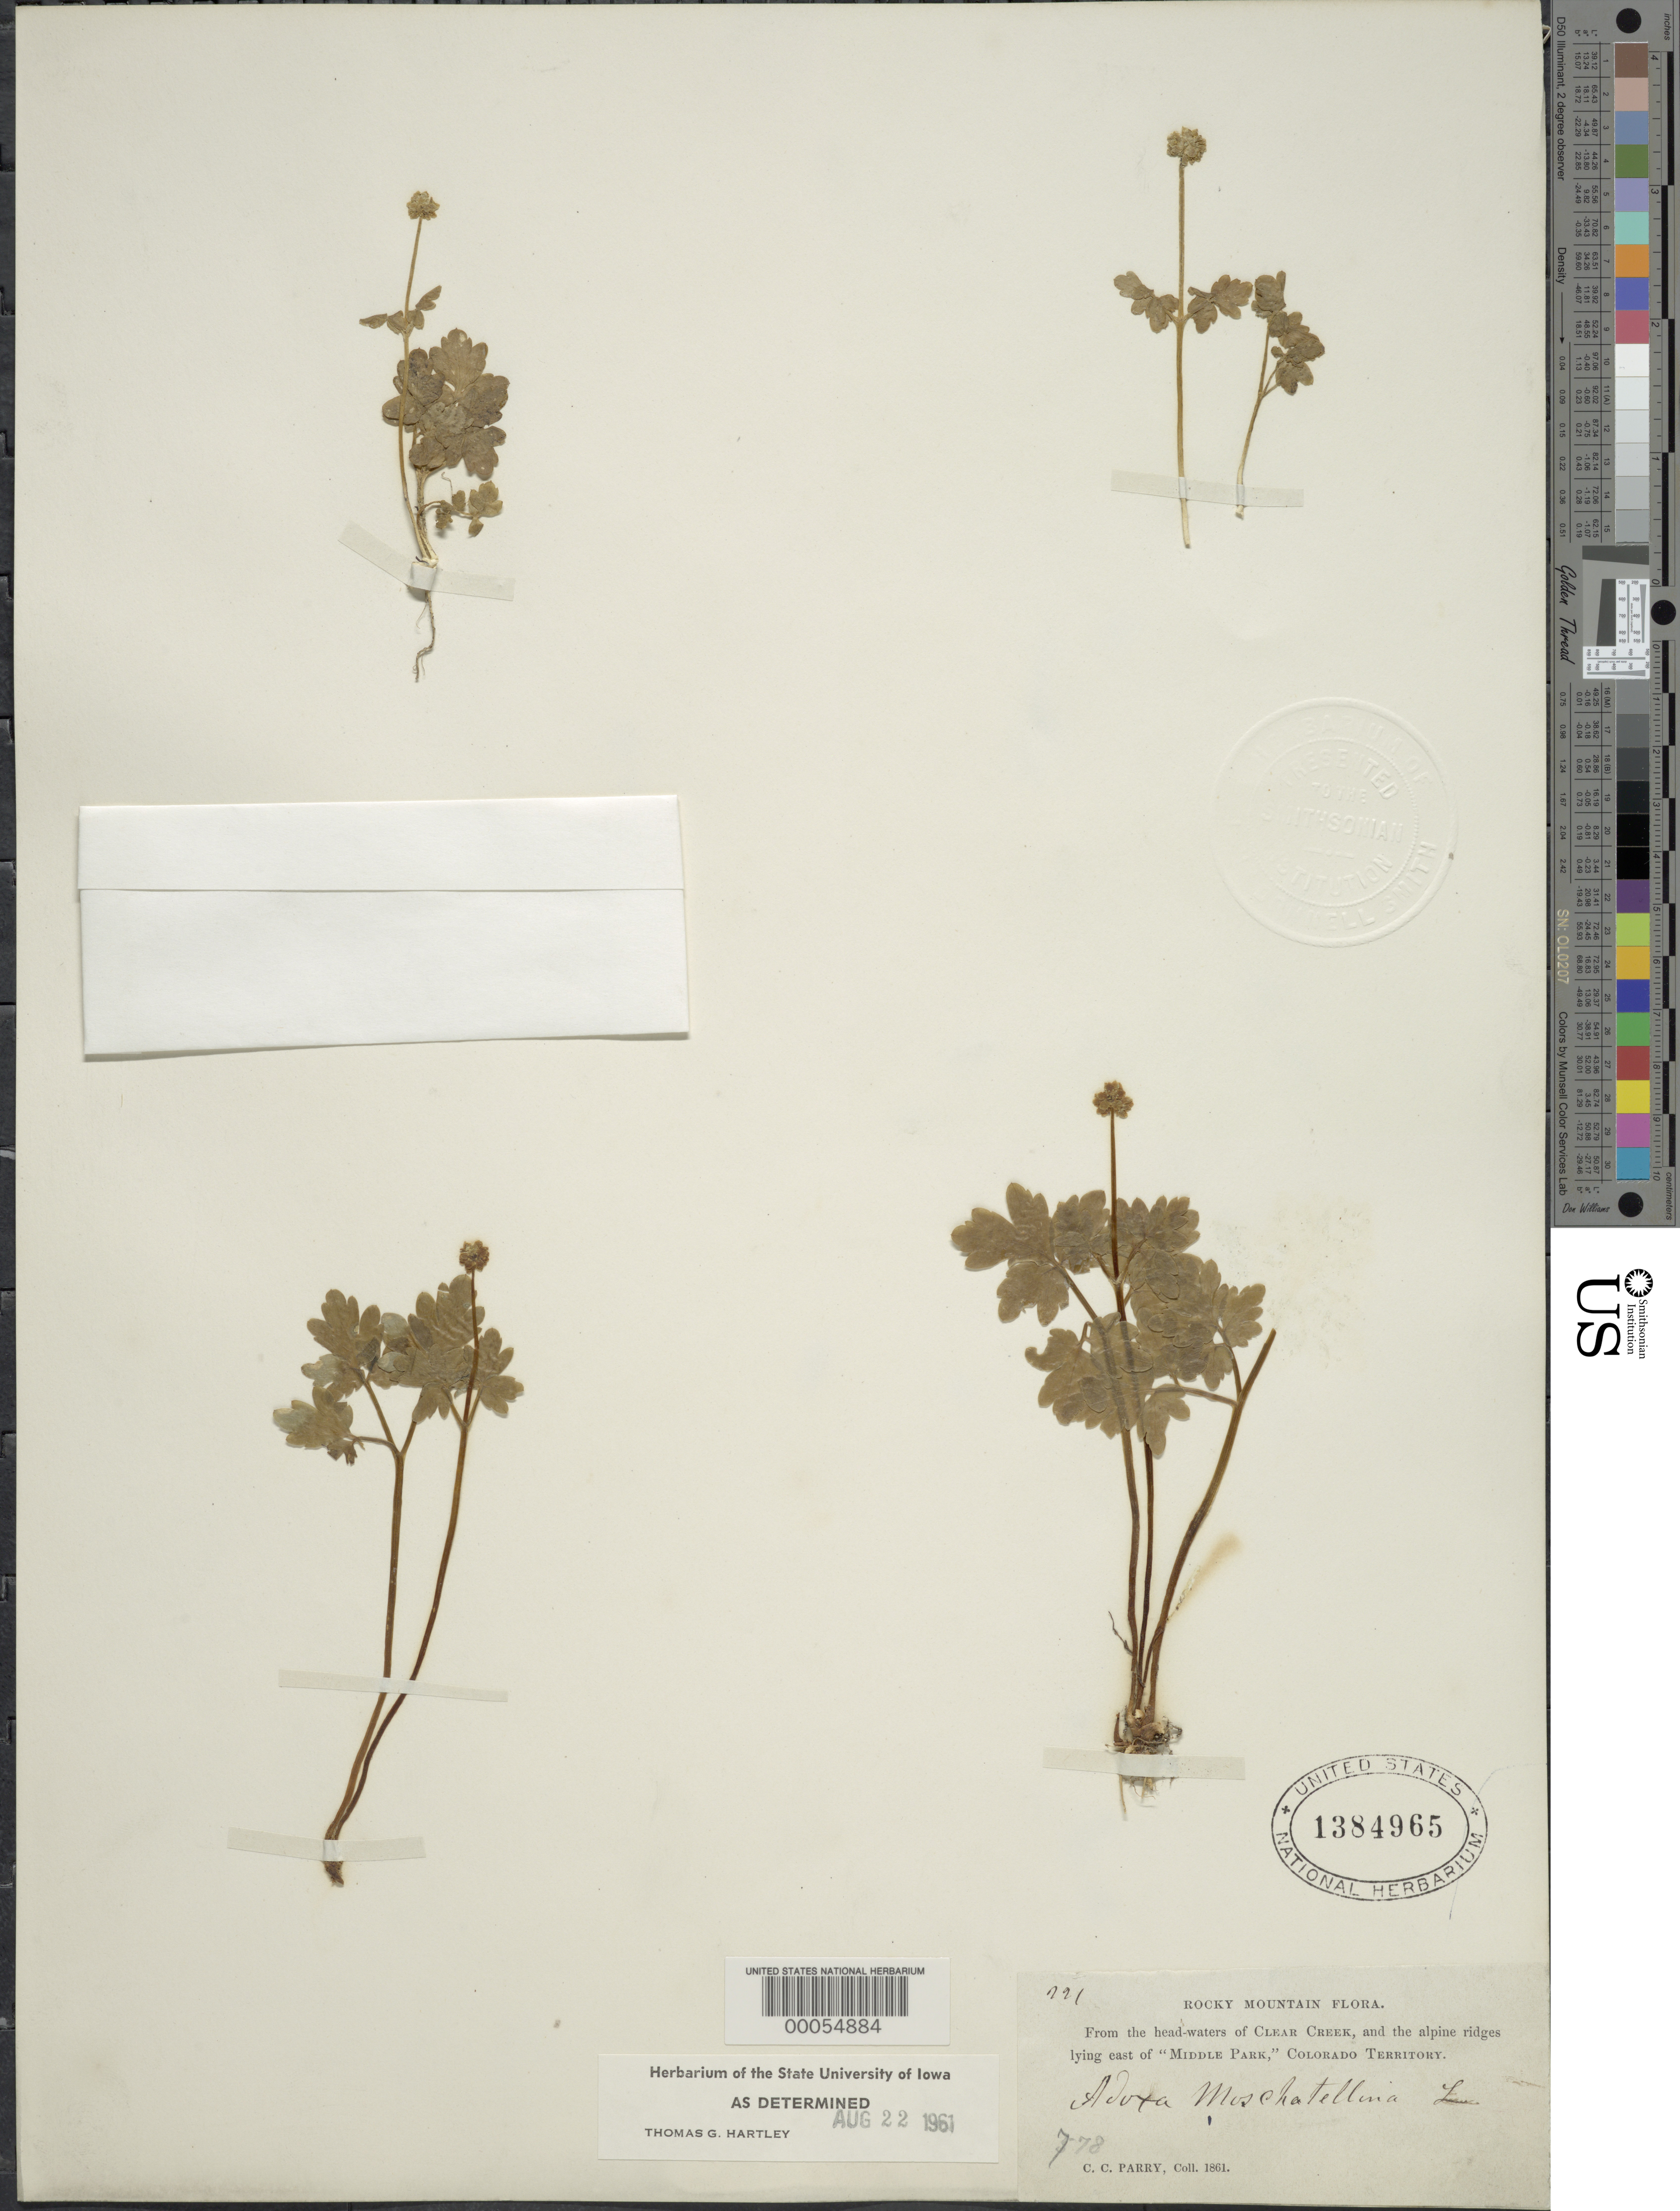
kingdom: Plantae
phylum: Tracheophyta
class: Magnoliopsida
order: Dipsacales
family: Viburnaceae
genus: Adoxa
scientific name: Adoxa moschatellina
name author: L.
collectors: C. C. Parry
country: United States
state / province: Colorado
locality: From headwaters of clear creek, middle park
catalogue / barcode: US 1384965